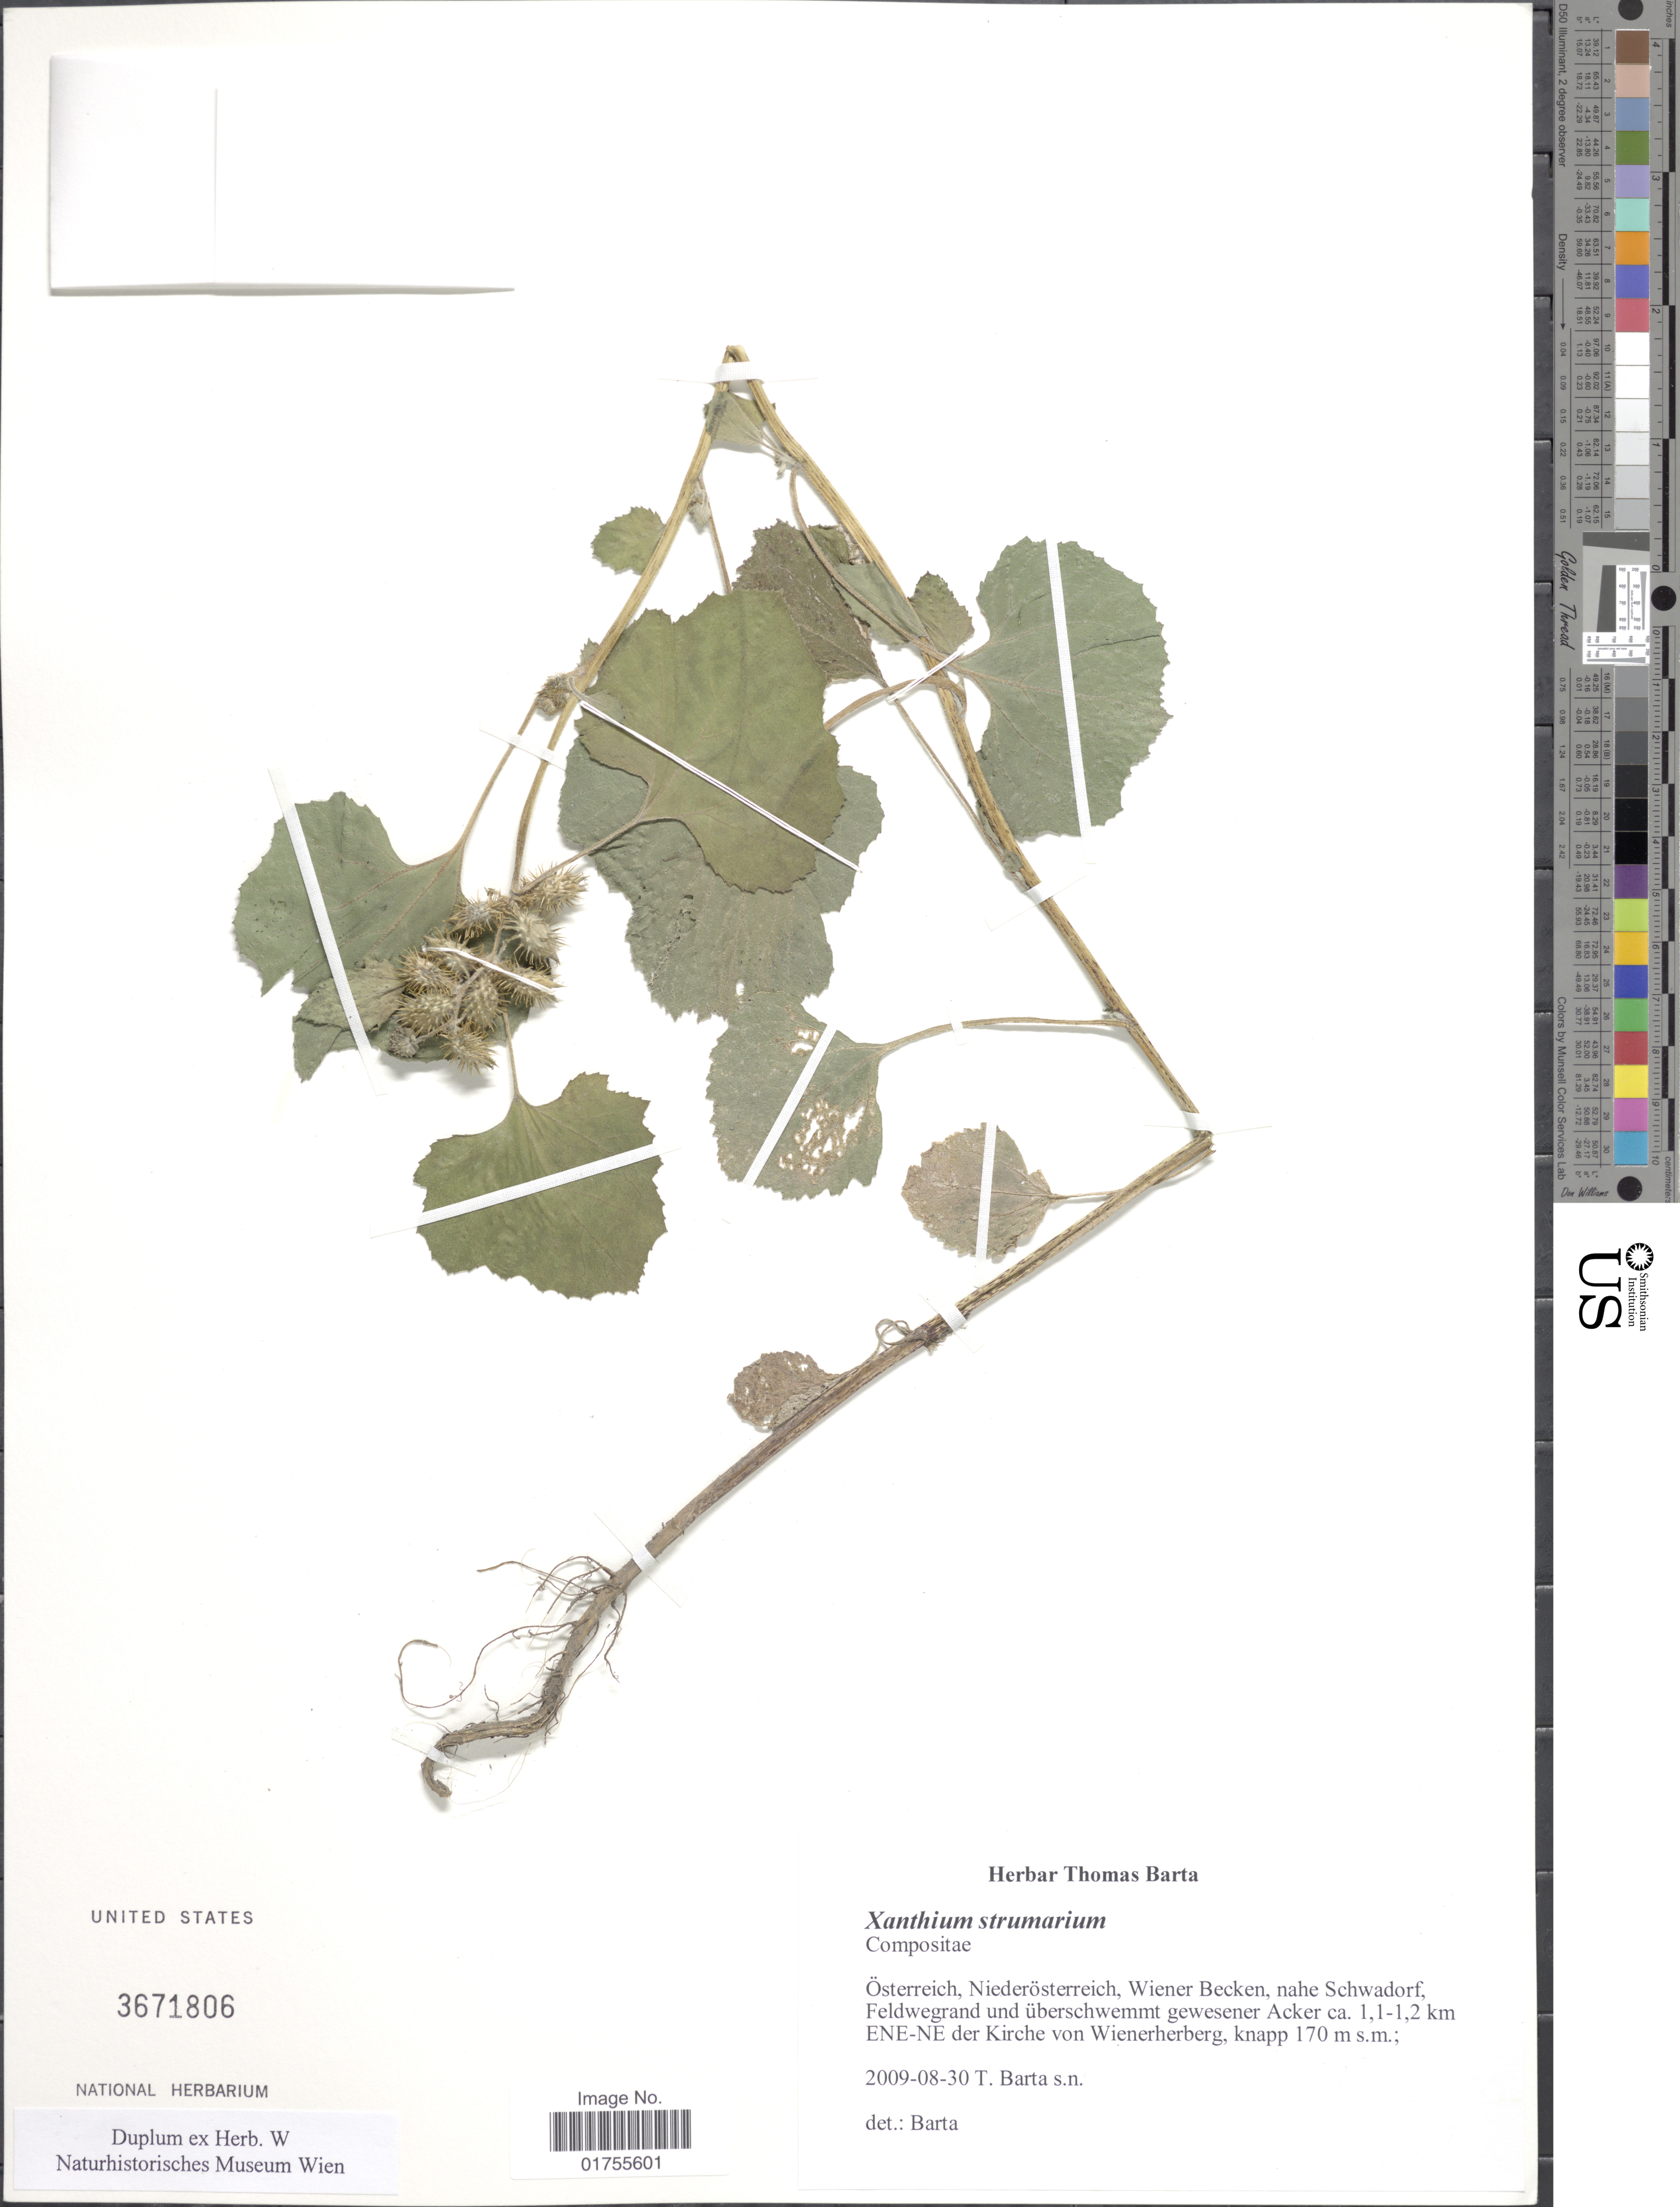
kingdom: Plantae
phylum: Tracheophyta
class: Magnoliopsida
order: Asterales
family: Asteraceae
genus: Xanthium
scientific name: Xanthium strumarium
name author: L.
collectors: T. Barta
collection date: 2009-08-30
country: Austria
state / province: Niederosterreich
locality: Österreich, Wiener Becken, nahe Schwadorf, Feldwegrand und überschwemmt gewesemer Acker ca. 1.1-1.2 km ENE-NE der Kirche von Wienerherberg, Knapp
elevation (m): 170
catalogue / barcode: US 3671806